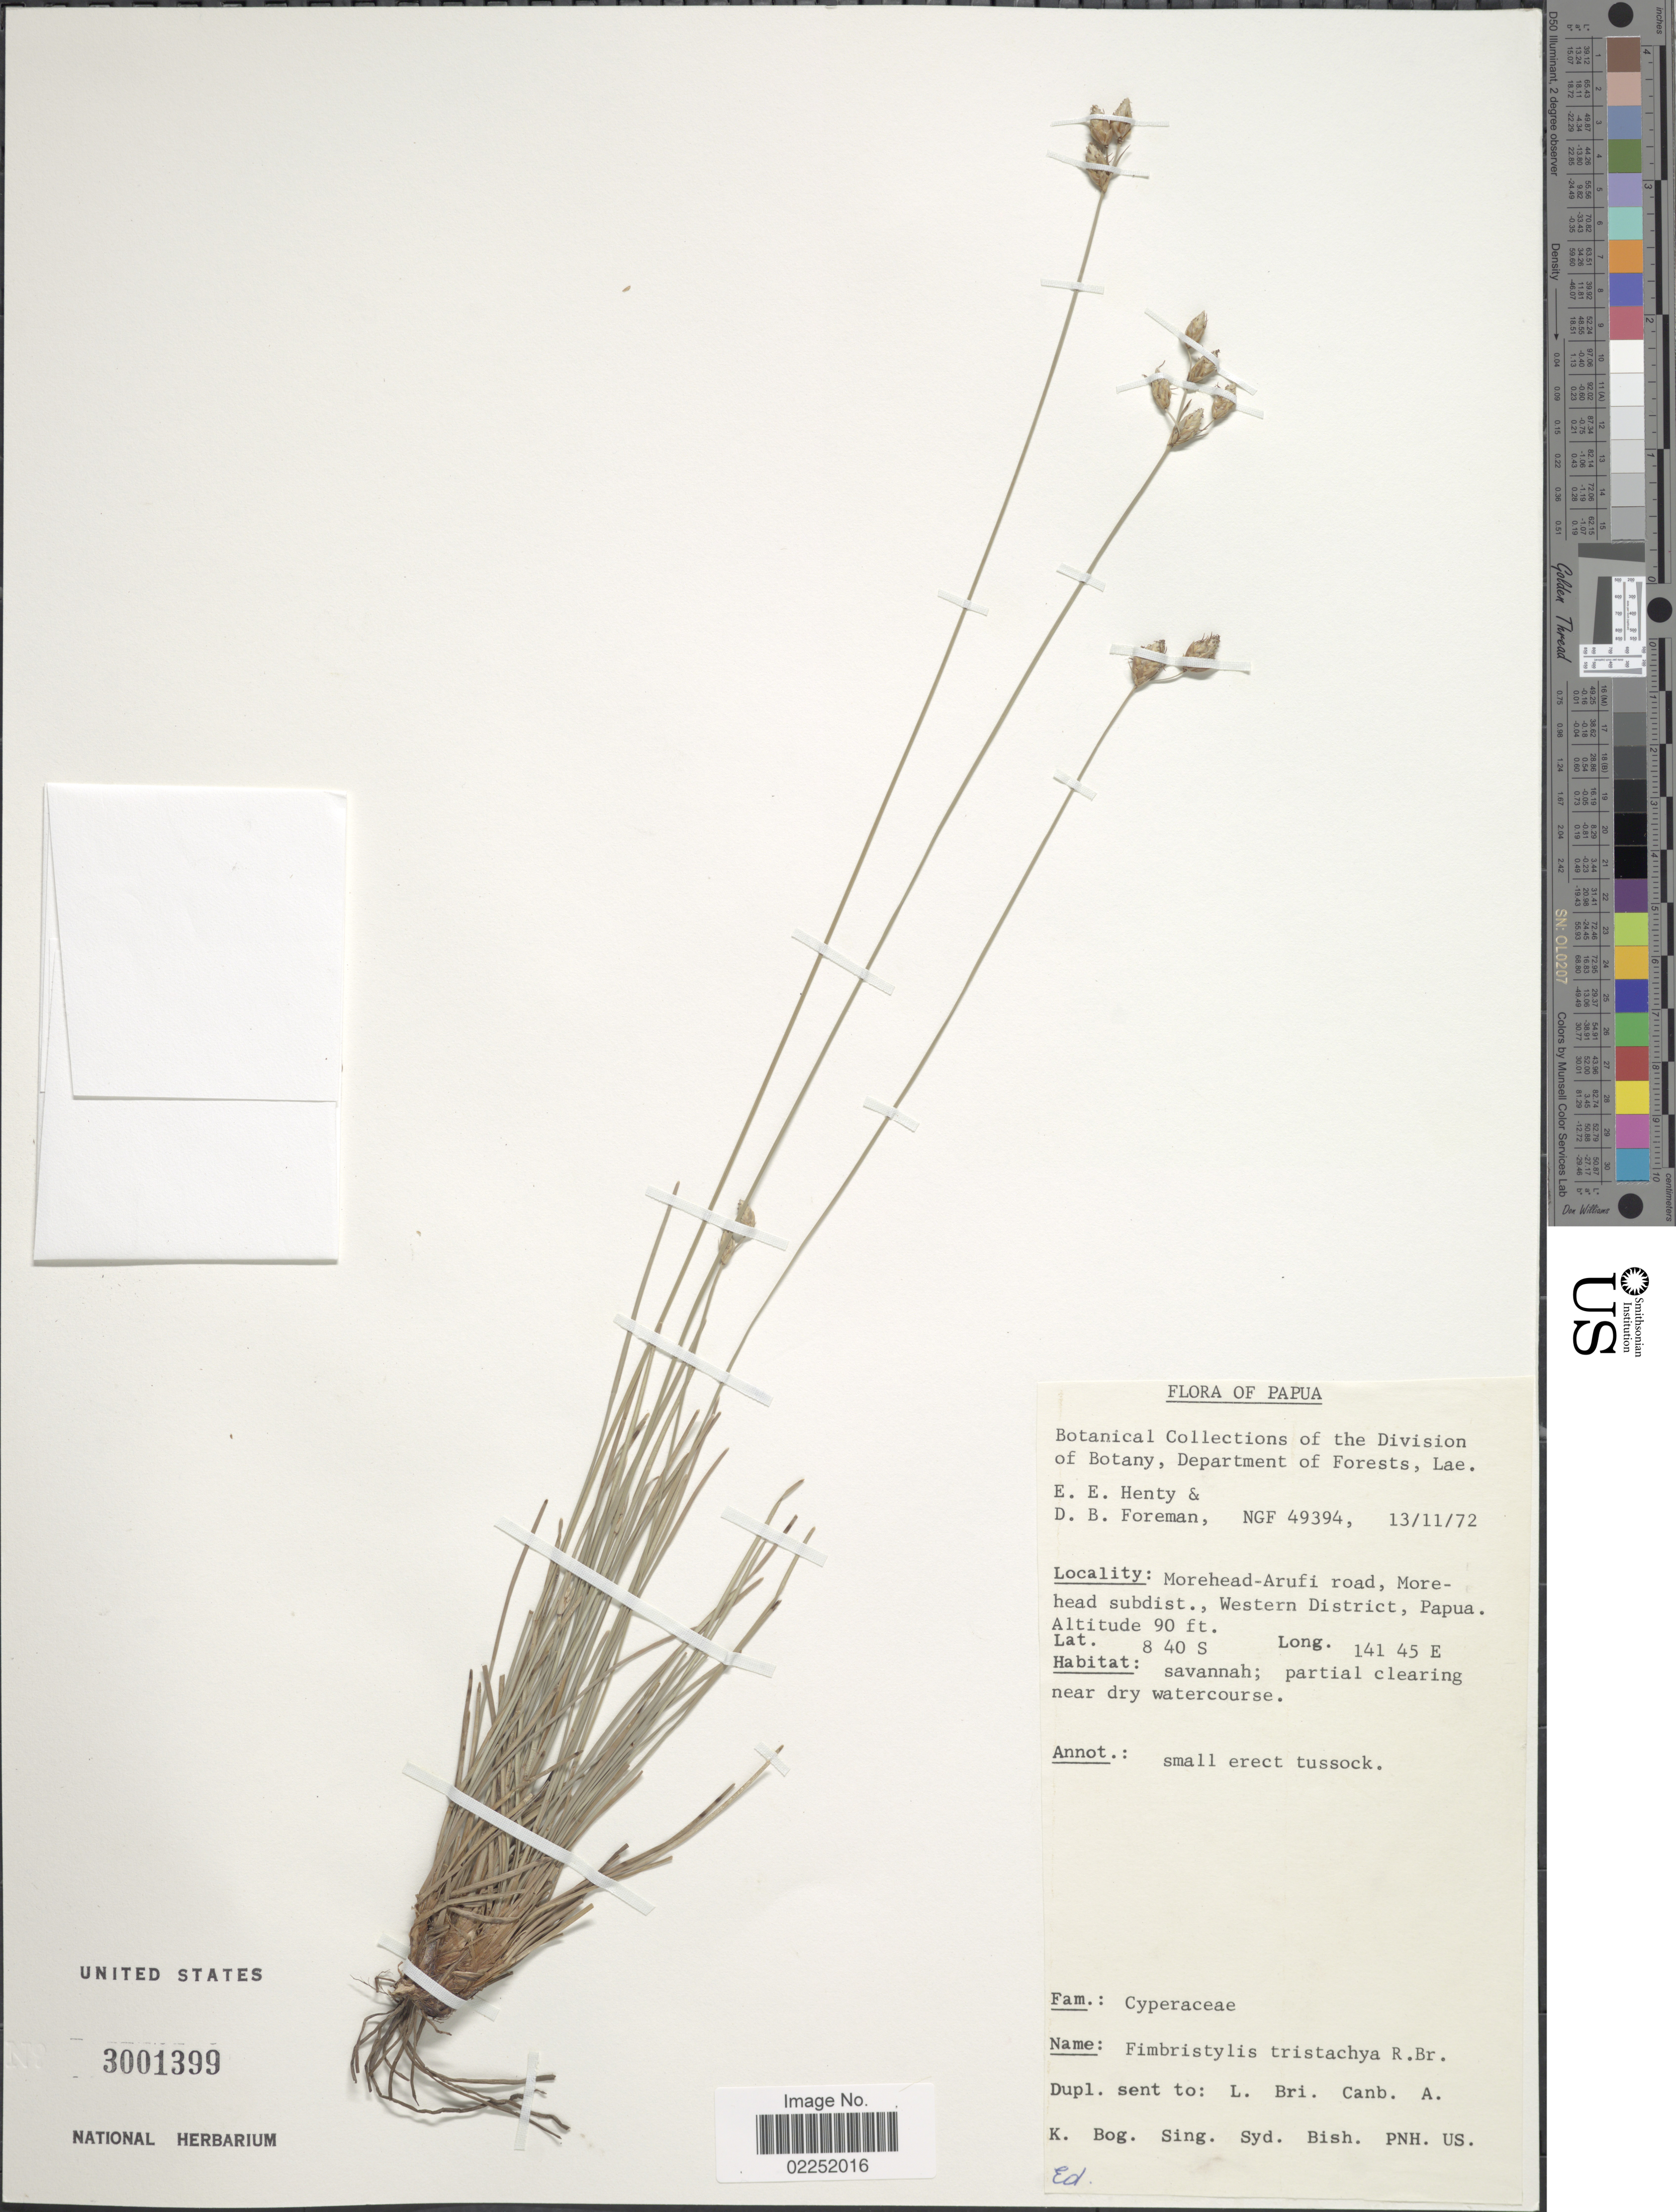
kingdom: Plantae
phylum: Tracheophyta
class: Liliopsida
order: Poales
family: Cyperaceae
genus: Fimbristylis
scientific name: Fimbristylis tristachya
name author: R. Br.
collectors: E. Henty & D. Foreman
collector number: NGF 49394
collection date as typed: Transcribed d/m/y: 13/11/72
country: Papua New Guinea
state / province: Manus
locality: Morehead-Arufi road, Morehead subdist., Western District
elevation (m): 27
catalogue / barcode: US 3001399